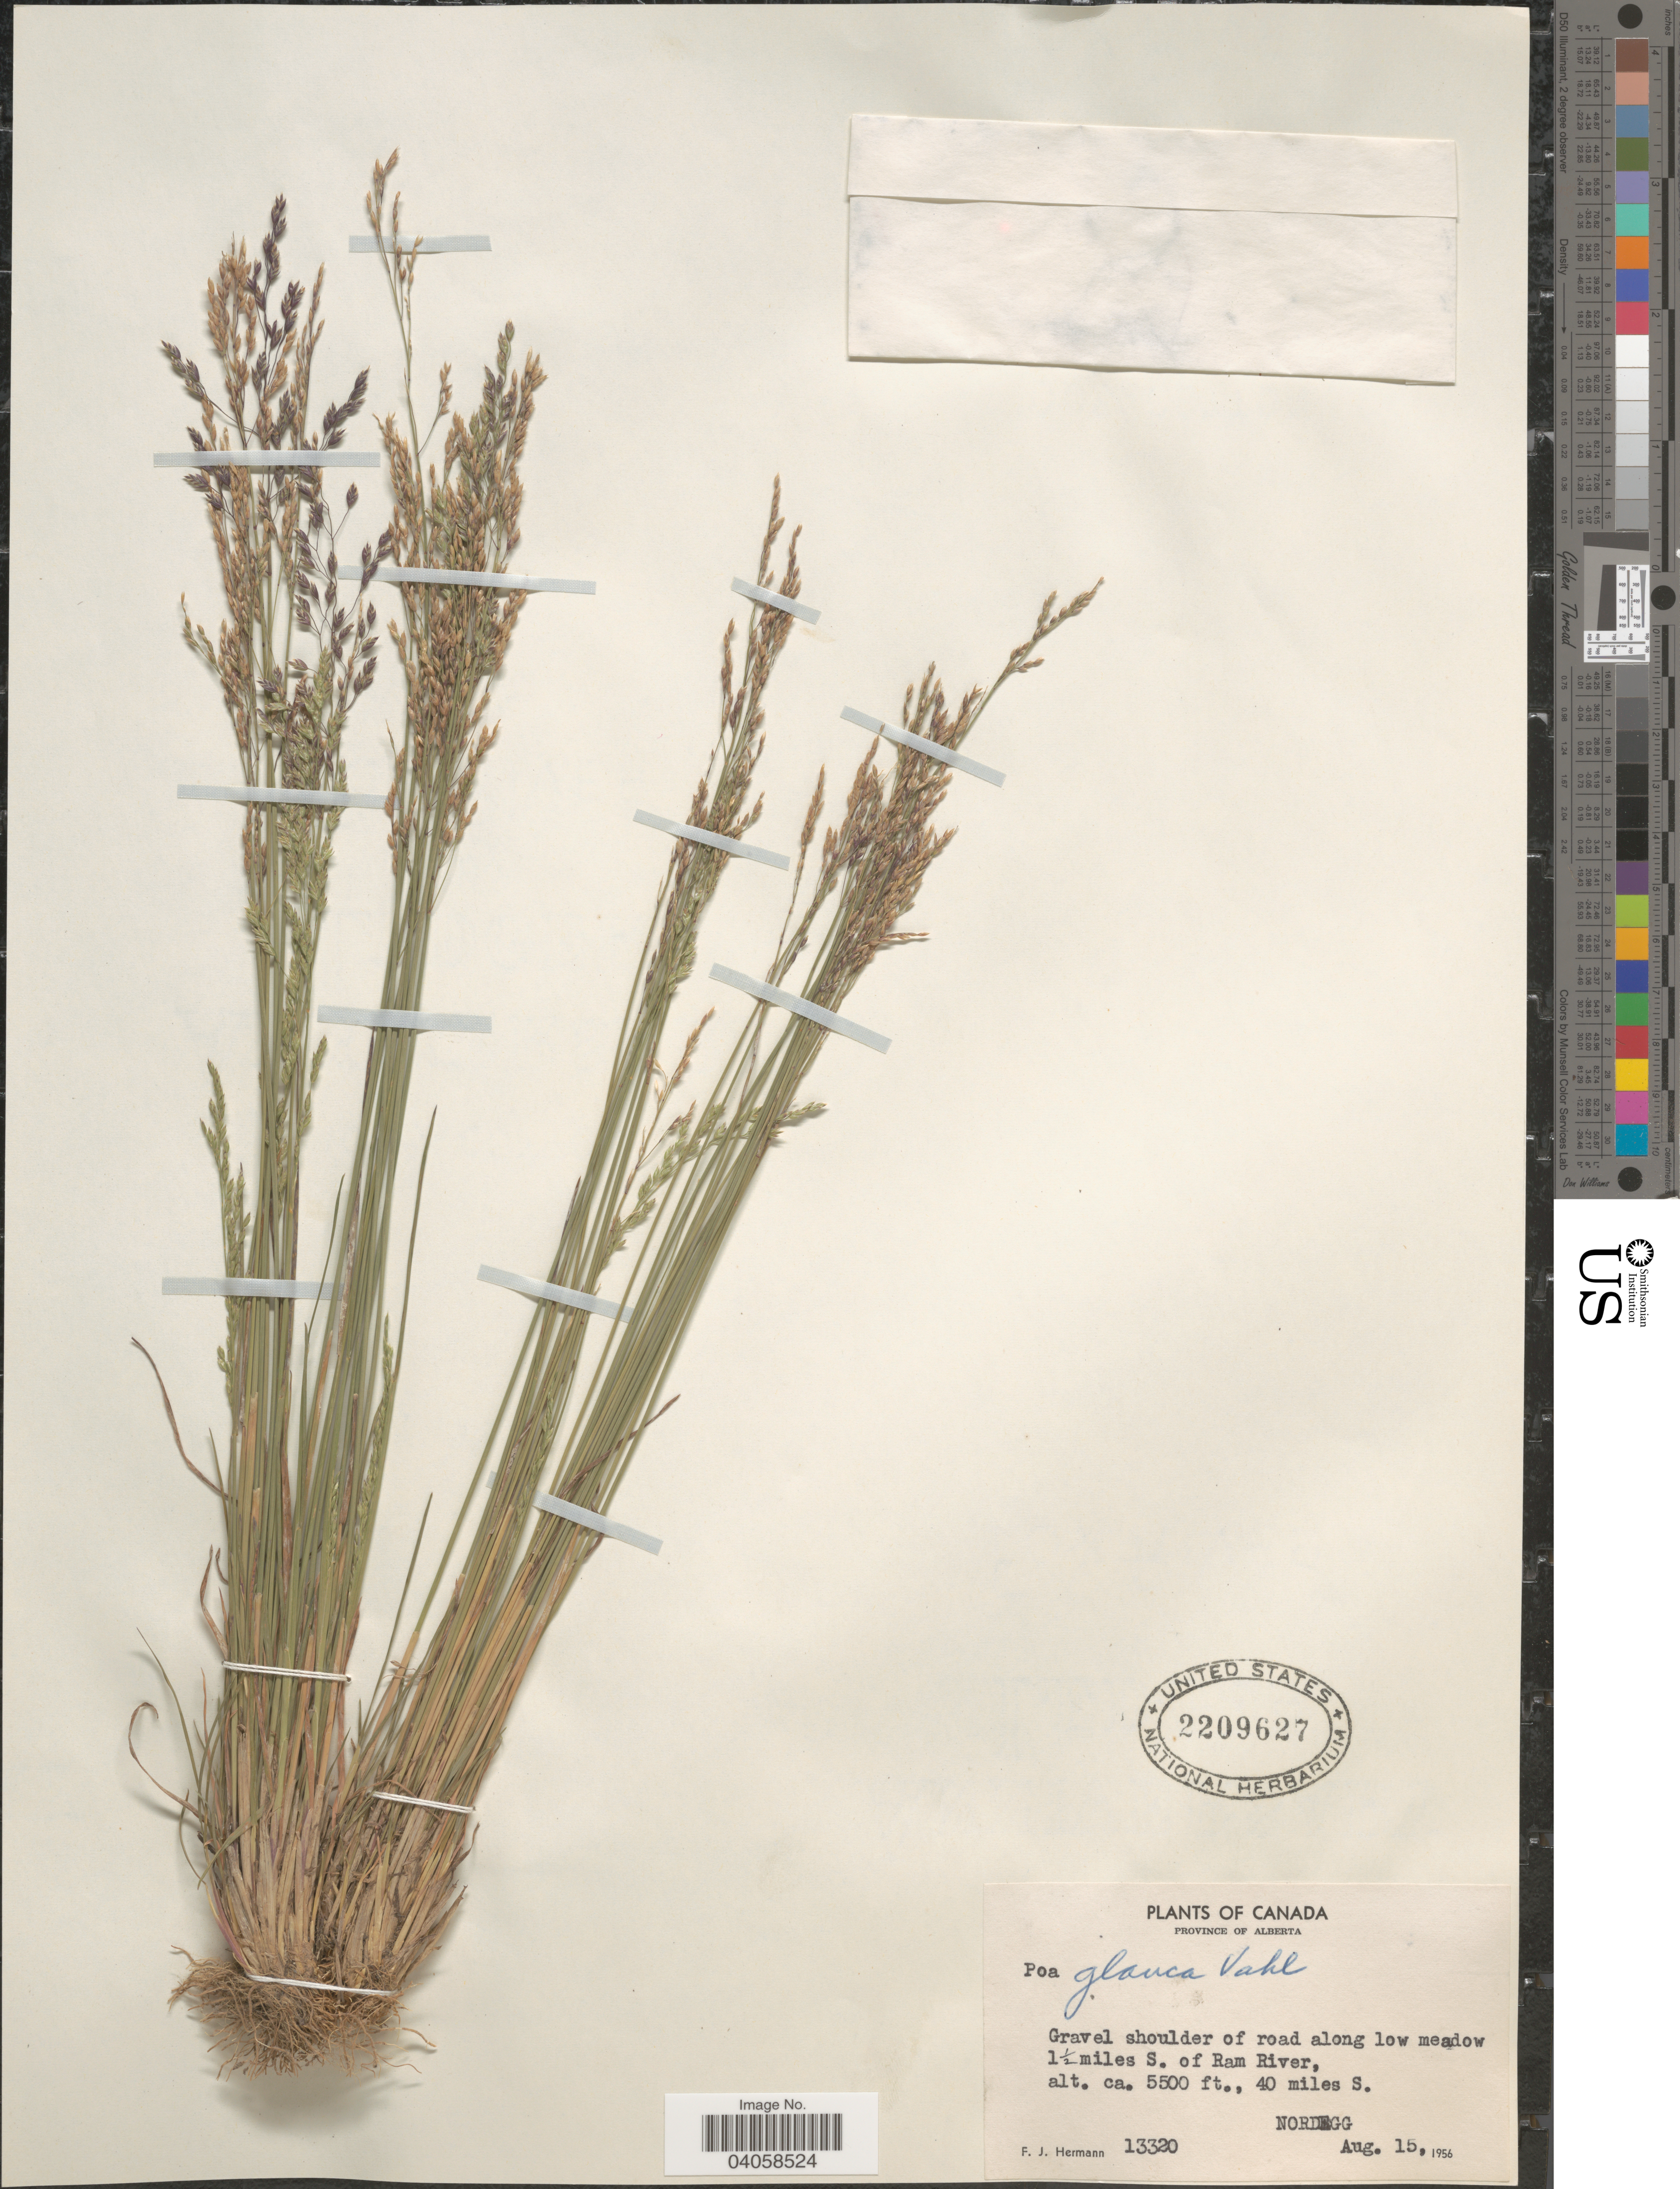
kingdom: Plantae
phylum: Tracheophyta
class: Liliopsida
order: Poales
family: Poaceae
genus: Poa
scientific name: Poa glauca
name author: Vahl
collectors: F. J. Hermann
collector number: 13320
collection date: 1956-08-15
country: Canada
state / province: Alberta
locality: Gravel shoulder of road along low meadow 1½ miles S. of Ram River, 40 miles S. Nordegg.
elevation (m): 1676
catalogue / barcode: US 2209627